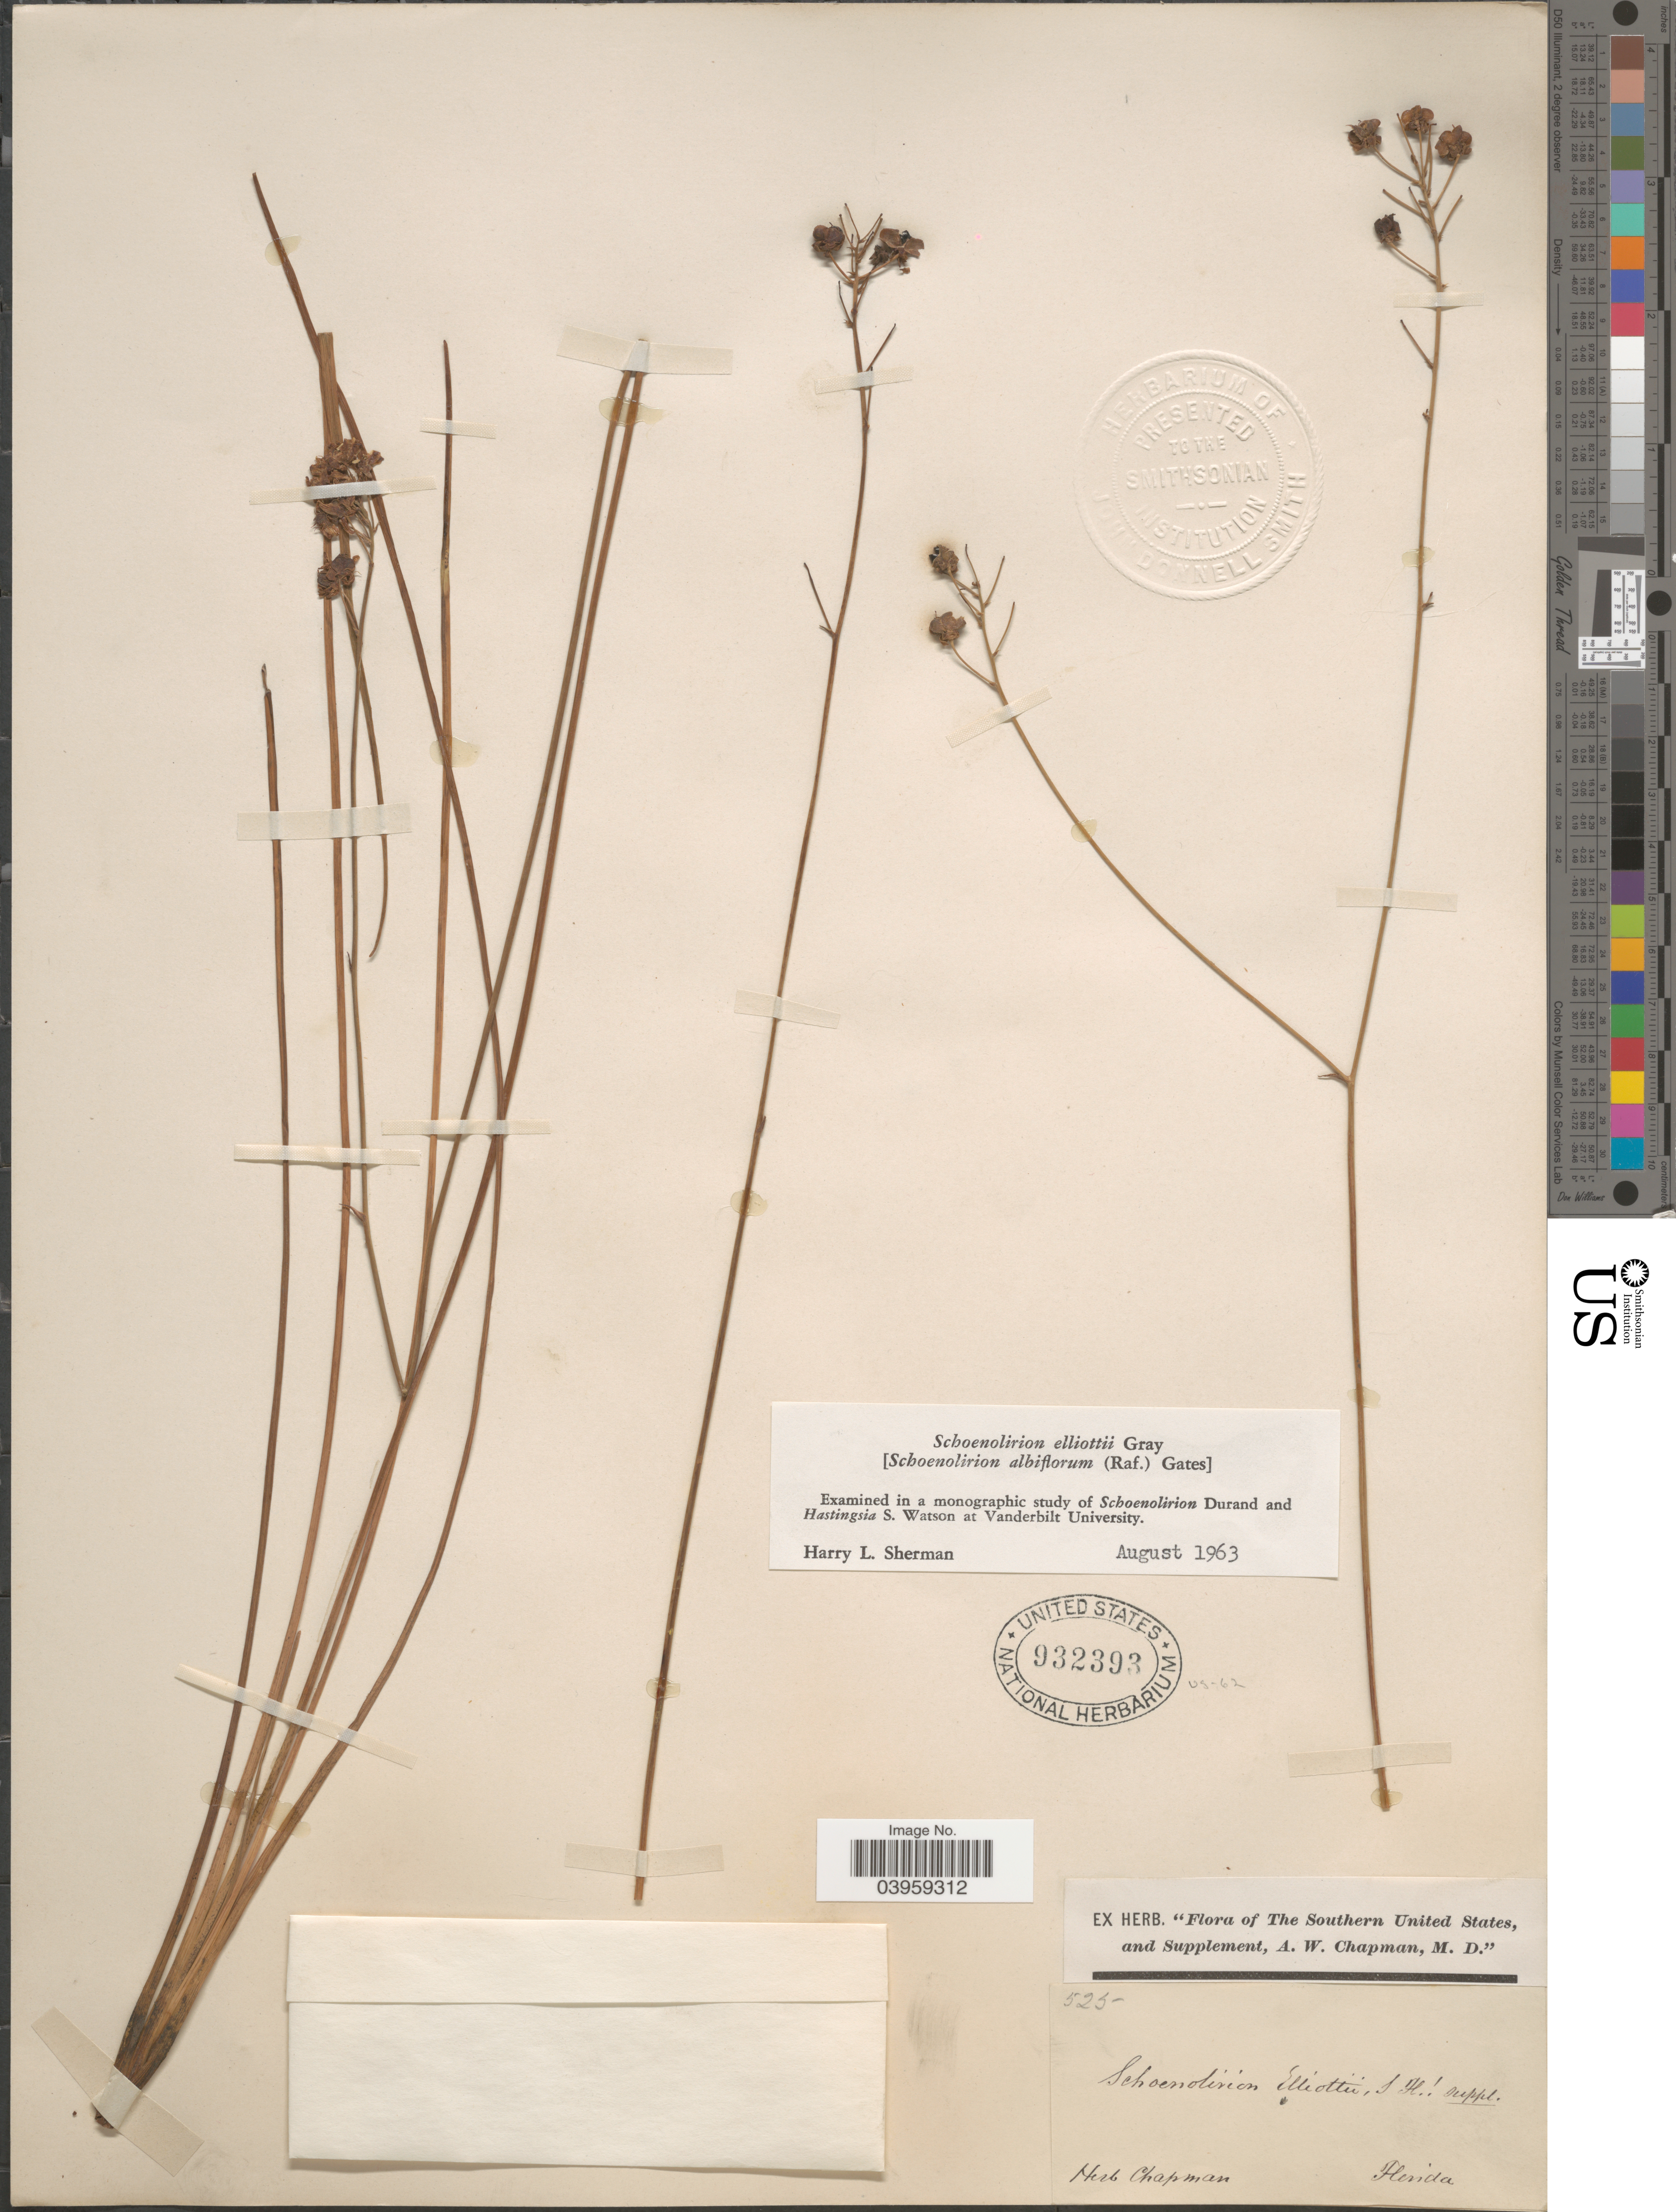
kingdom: Plantae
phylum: Tracheophyta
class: Liliopsida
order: Asparagales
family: Asparagaceae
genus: Schoenolirion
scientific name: Schoenolirion elliottii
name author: A. Gray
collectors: ex herb. A.W. Chapman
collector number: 525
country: United States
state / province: Florida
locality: The Southern United States.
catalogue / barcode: US 932393